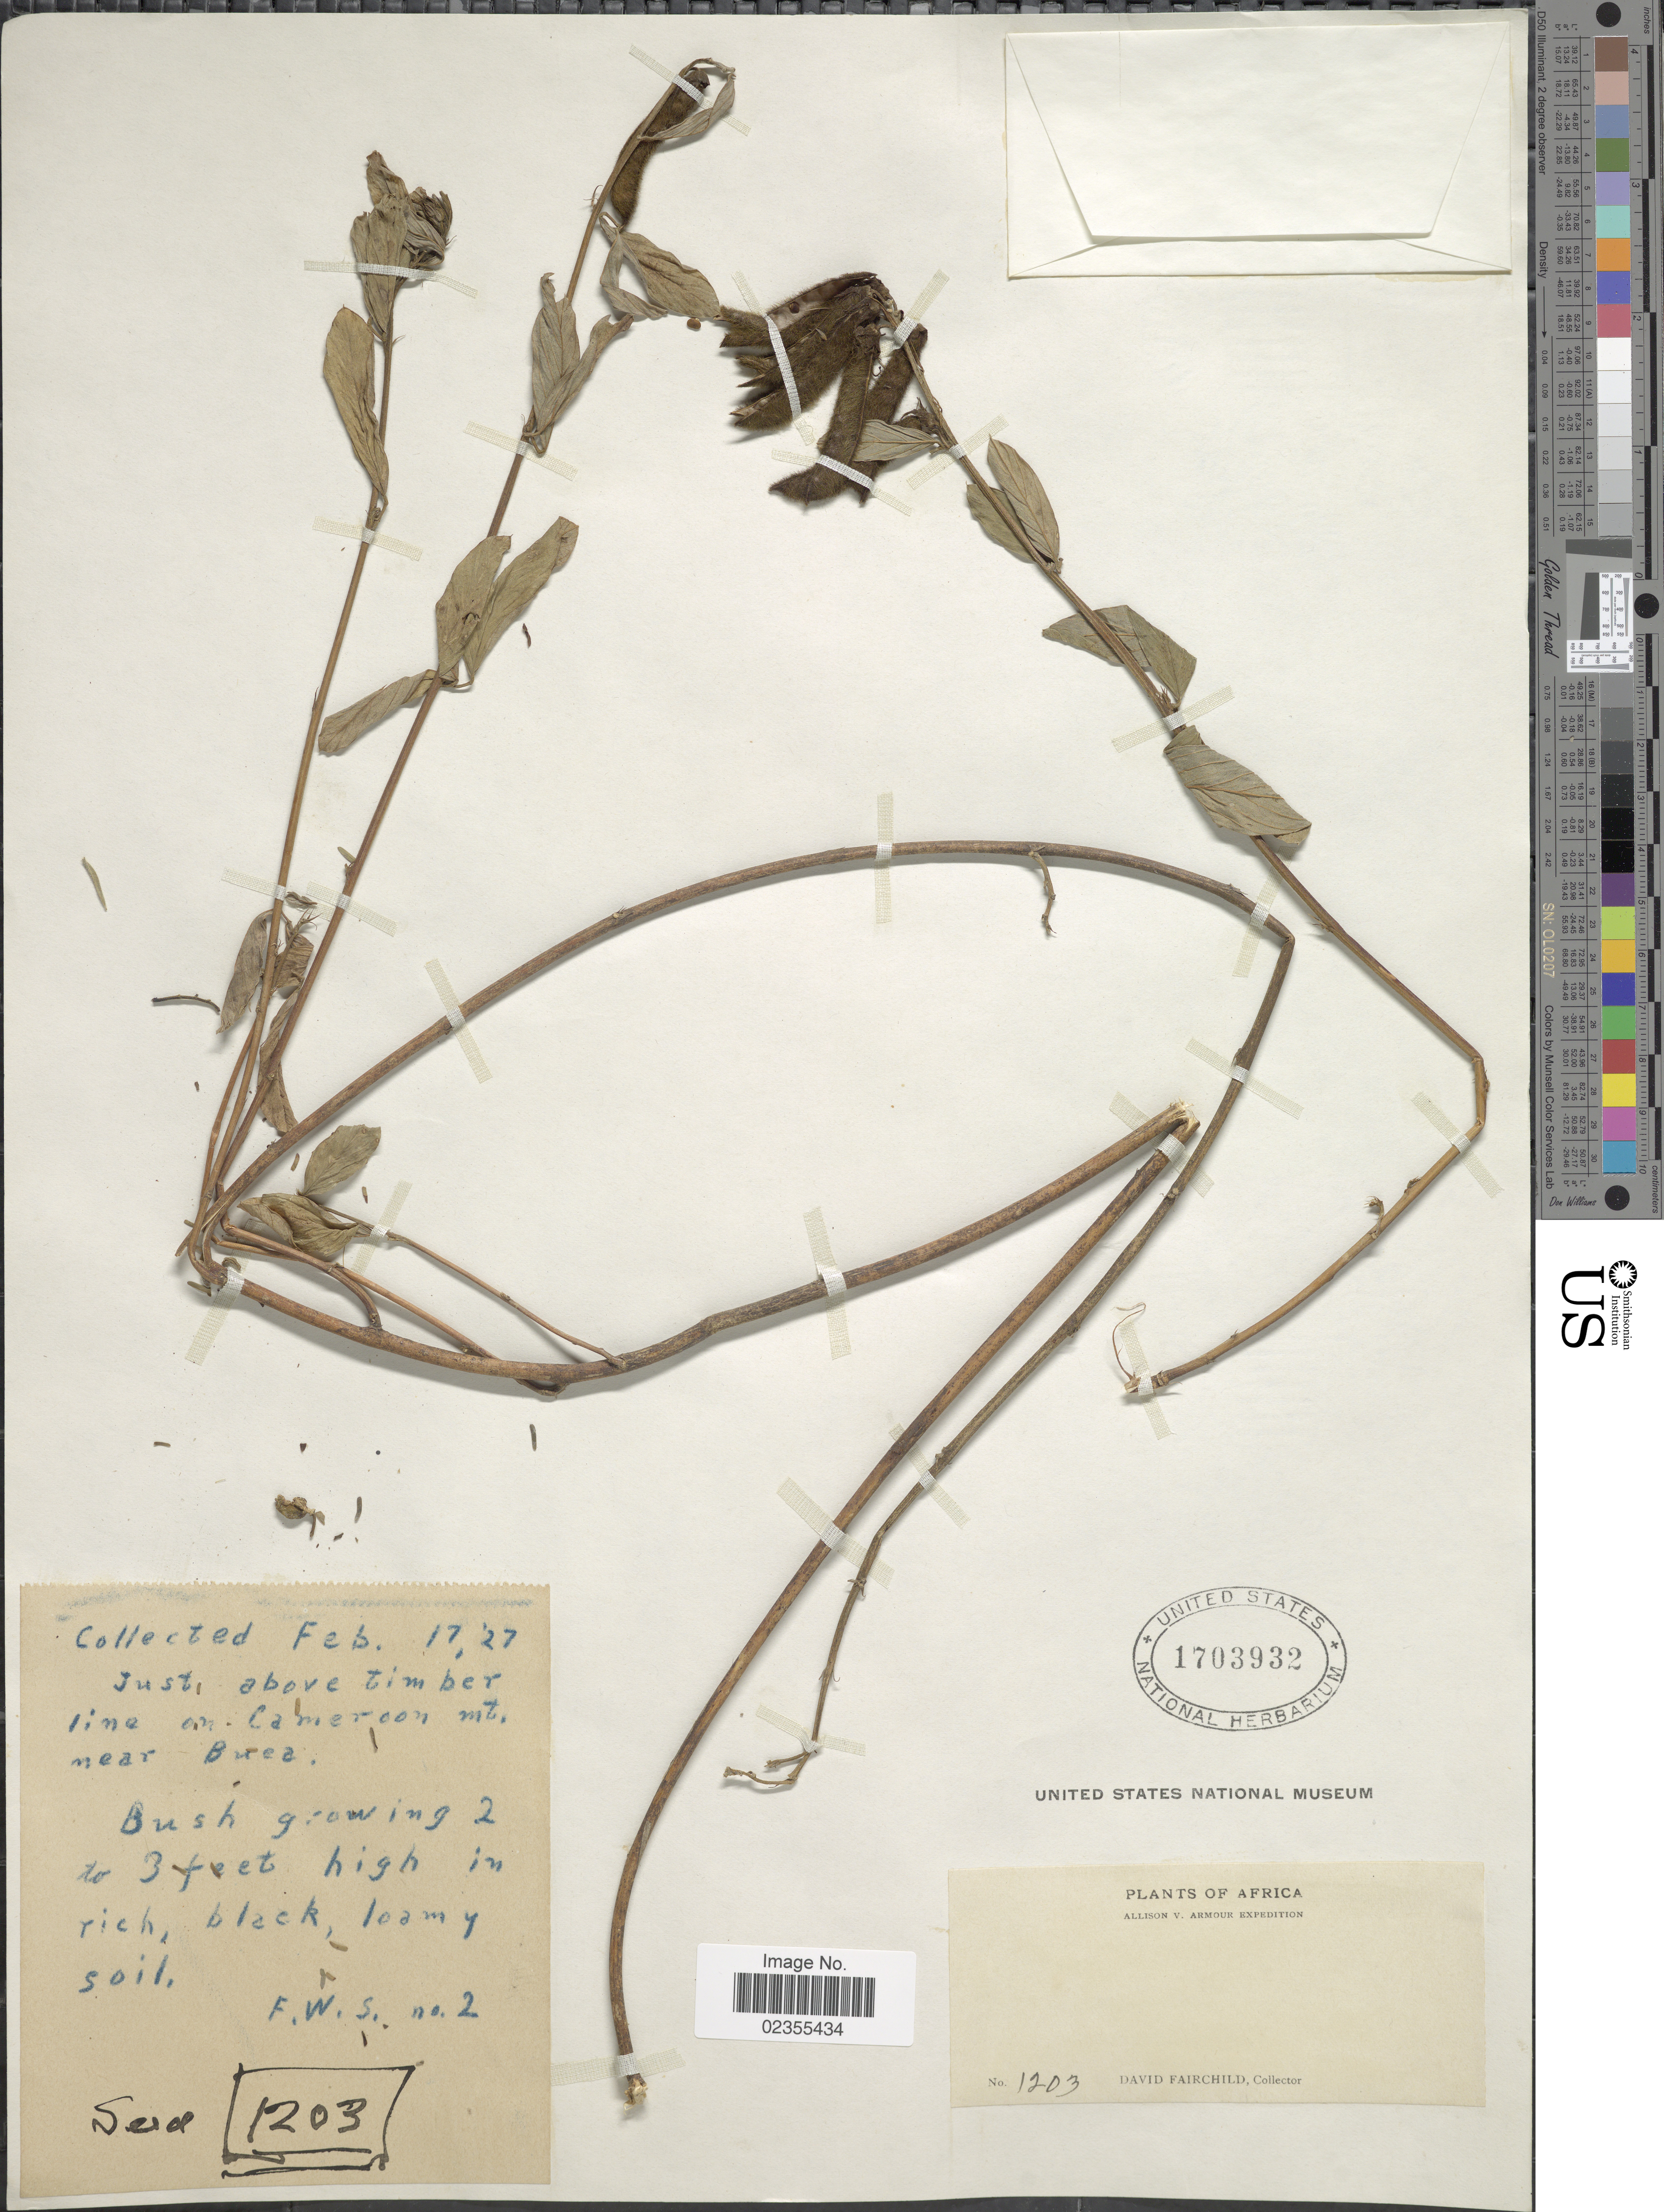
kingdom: Plantae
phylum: Tracheophyta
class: Magnoliopsida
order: Fabales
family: Fabaceae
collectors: D. Fairchild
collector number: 1203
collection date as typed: Transcribed d/m/y: 17/2/27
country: Cameroon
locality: Just above timber line on Cameroon mt near Buea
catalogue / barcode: US 1703932